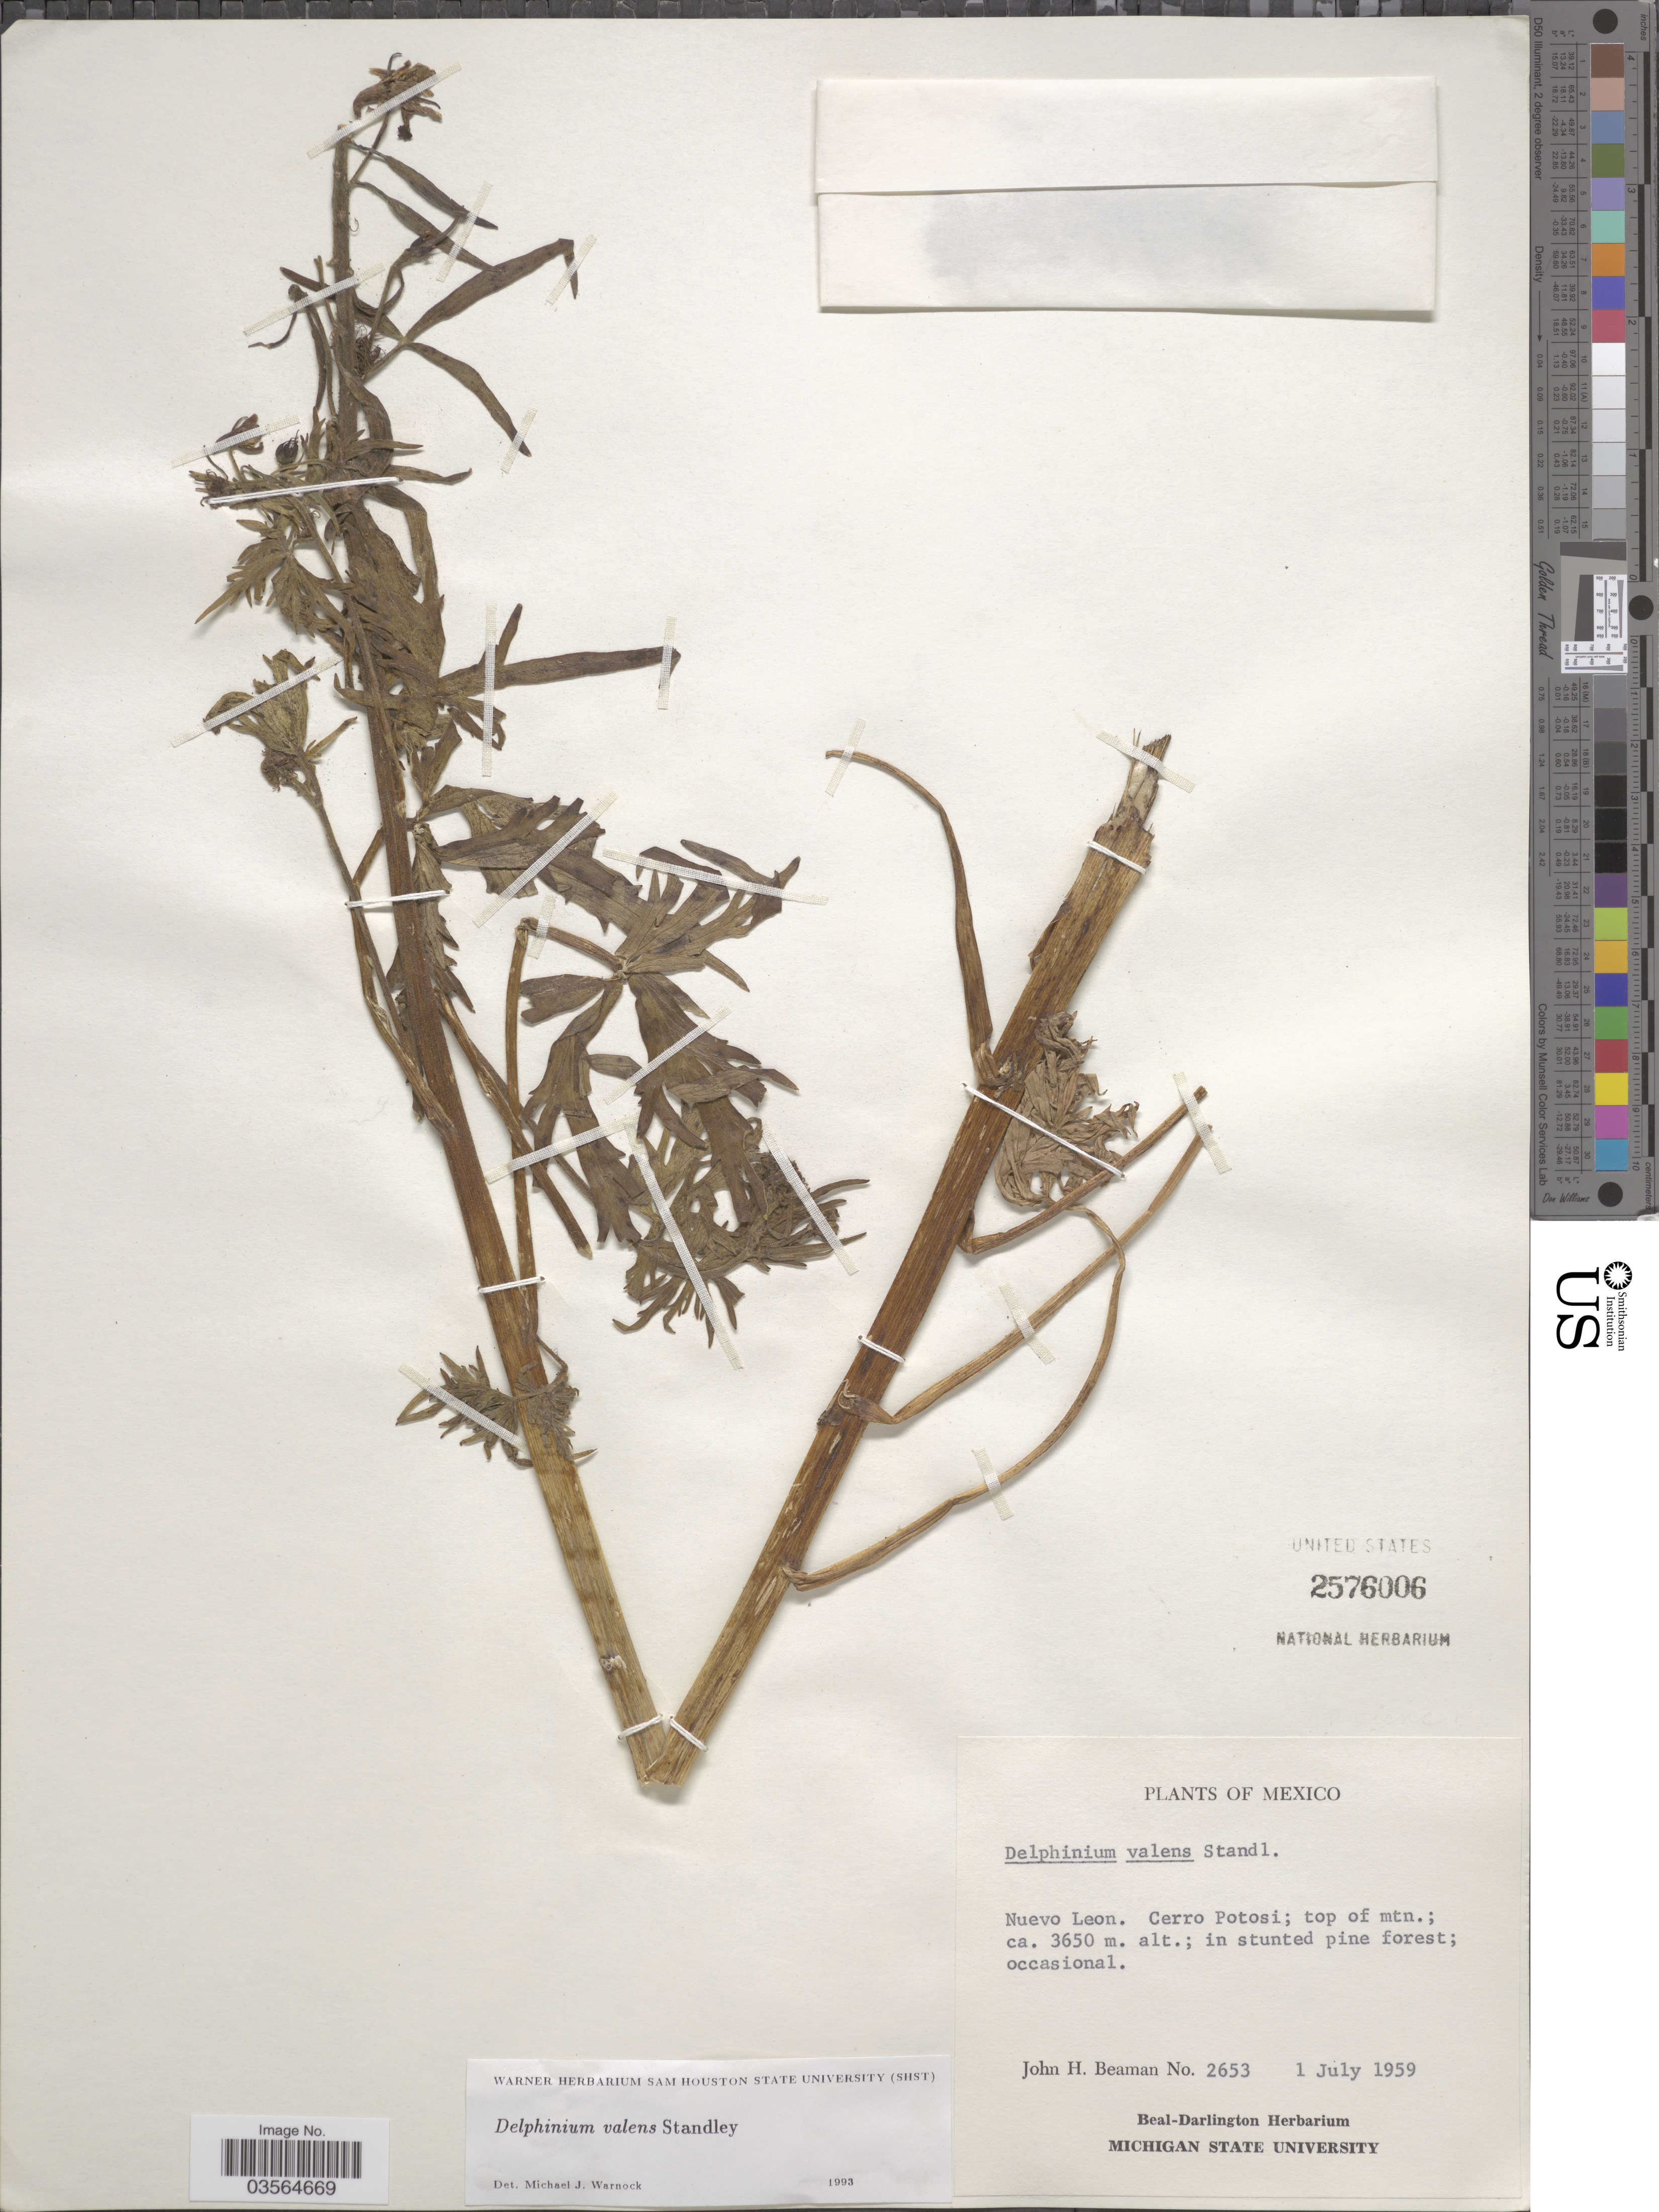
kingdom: Plantae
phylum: Tracheophyta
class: Magnoliopsida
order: Ranunculales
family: Ranunculaceae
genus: Delphinium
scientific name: Delphinium valens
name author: Standl.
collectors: J. H. Beaman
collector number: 2653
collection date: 1959-07-01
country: Mexico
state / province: Nuevo León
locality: Cerro Potosi; top of mtn.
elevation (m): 3650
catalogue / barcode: US 2576006